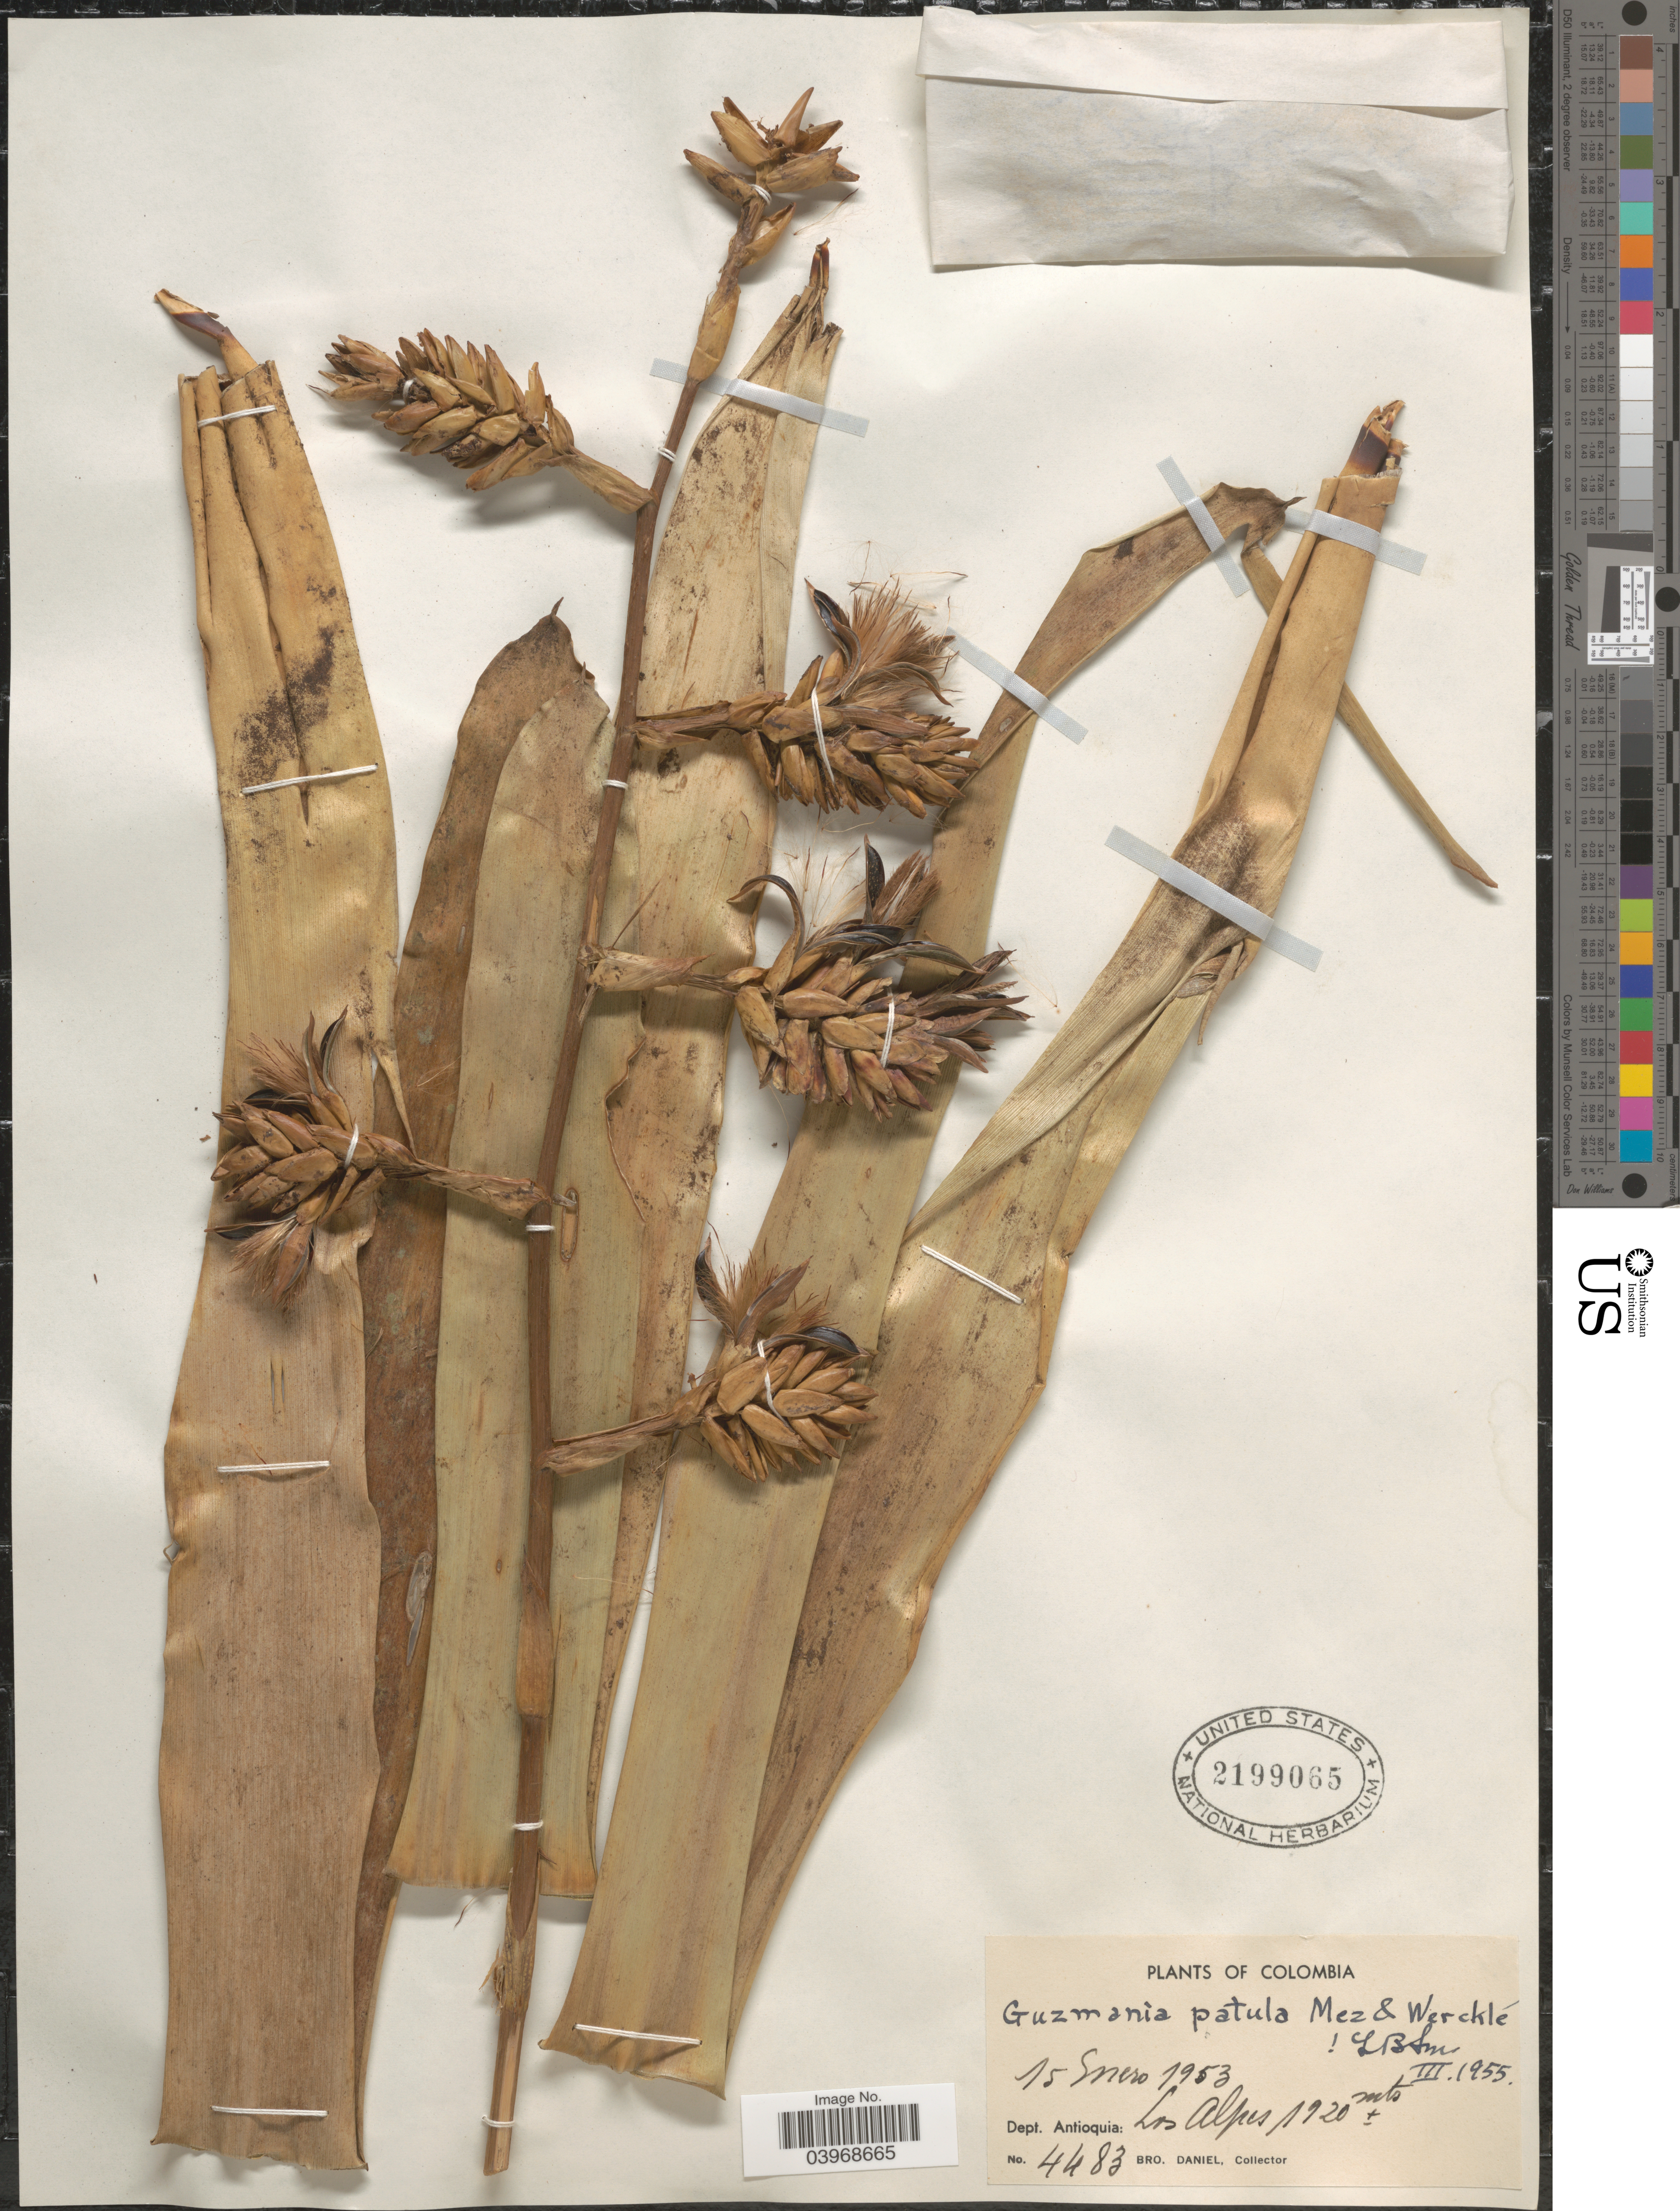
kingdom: Plantae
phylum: Tracheophyta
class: Liliopsida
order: Poales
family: Bromeliaceae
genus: Guzmania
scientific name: Guzmania patula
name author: Mez & Wercklé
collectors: Bro. Daniel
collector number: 4483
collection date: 1953-01-15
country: Colombia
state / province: Antioquia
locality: Dept. Antioquia: Los Alpes.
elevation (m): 1920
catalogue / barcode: US 2199065